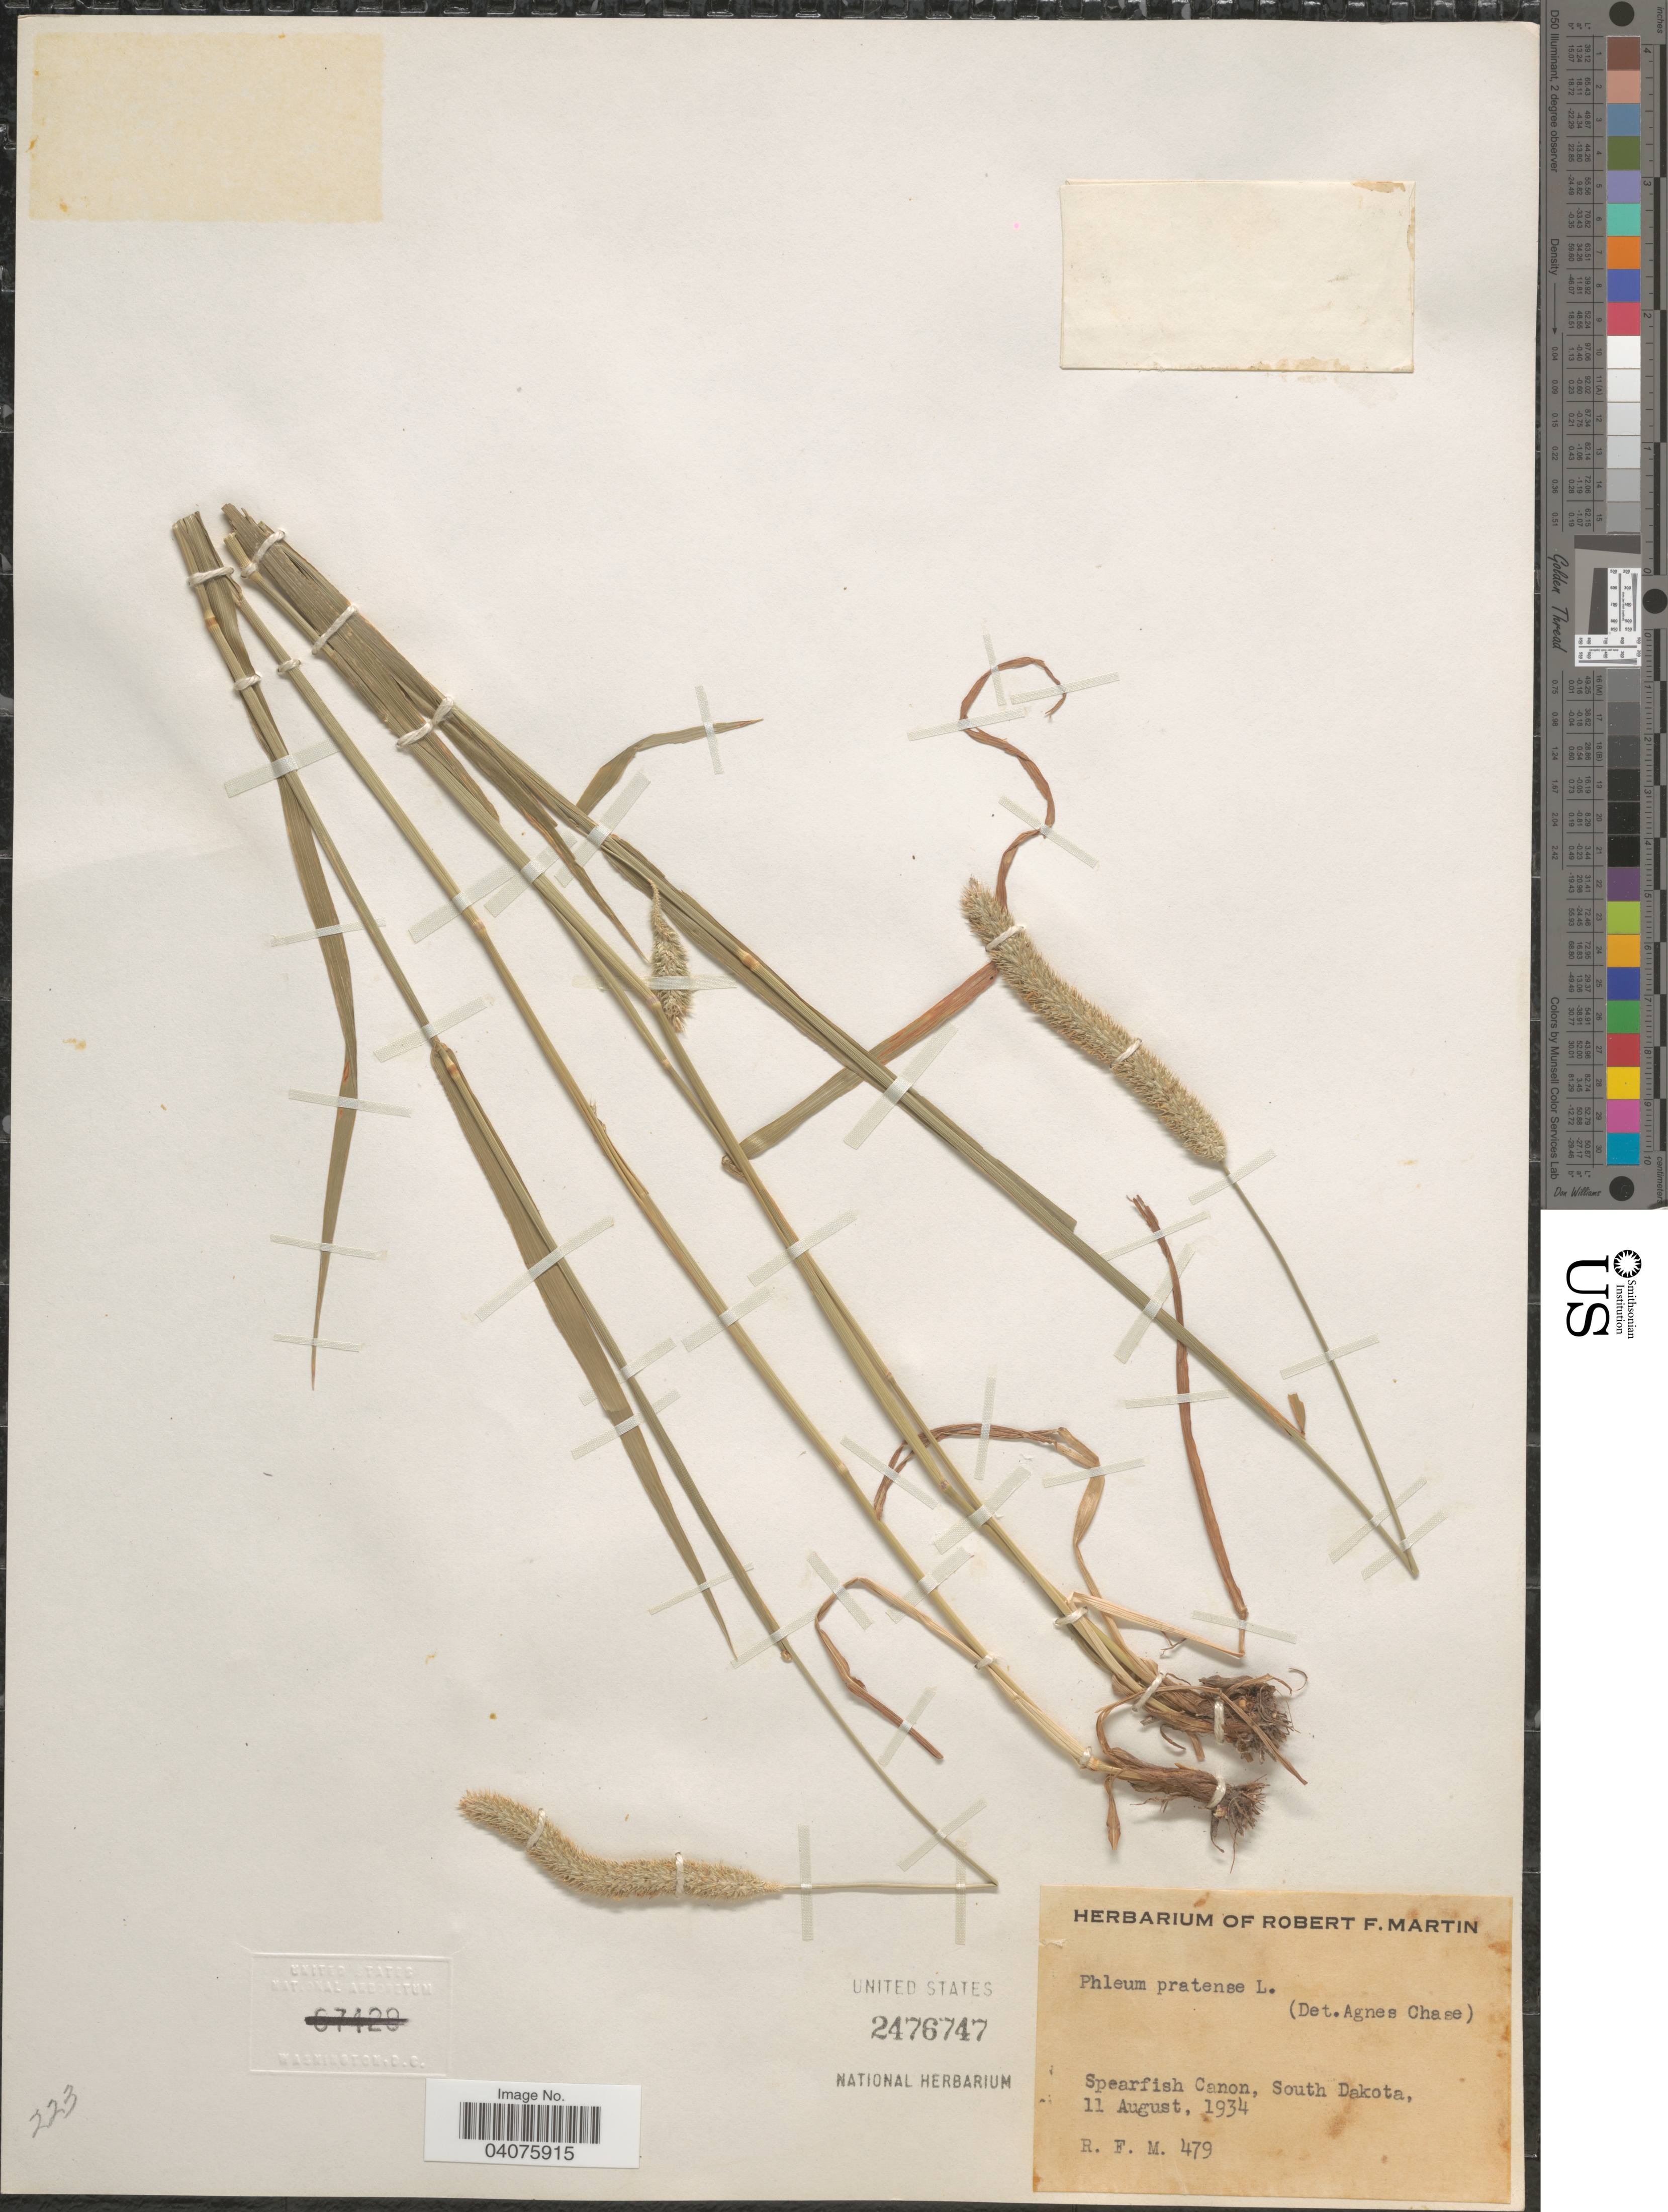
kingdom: Plantae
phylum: Tracheophyta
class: Liliopsida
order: Poales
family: Poaceae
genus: Phleum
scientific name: Phleum pratense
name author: L.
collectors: R. F. Martin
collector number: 479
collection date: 1934-08-11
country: United States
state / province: South Dakota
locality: Spearfish Canon.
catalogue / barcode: US 2476747